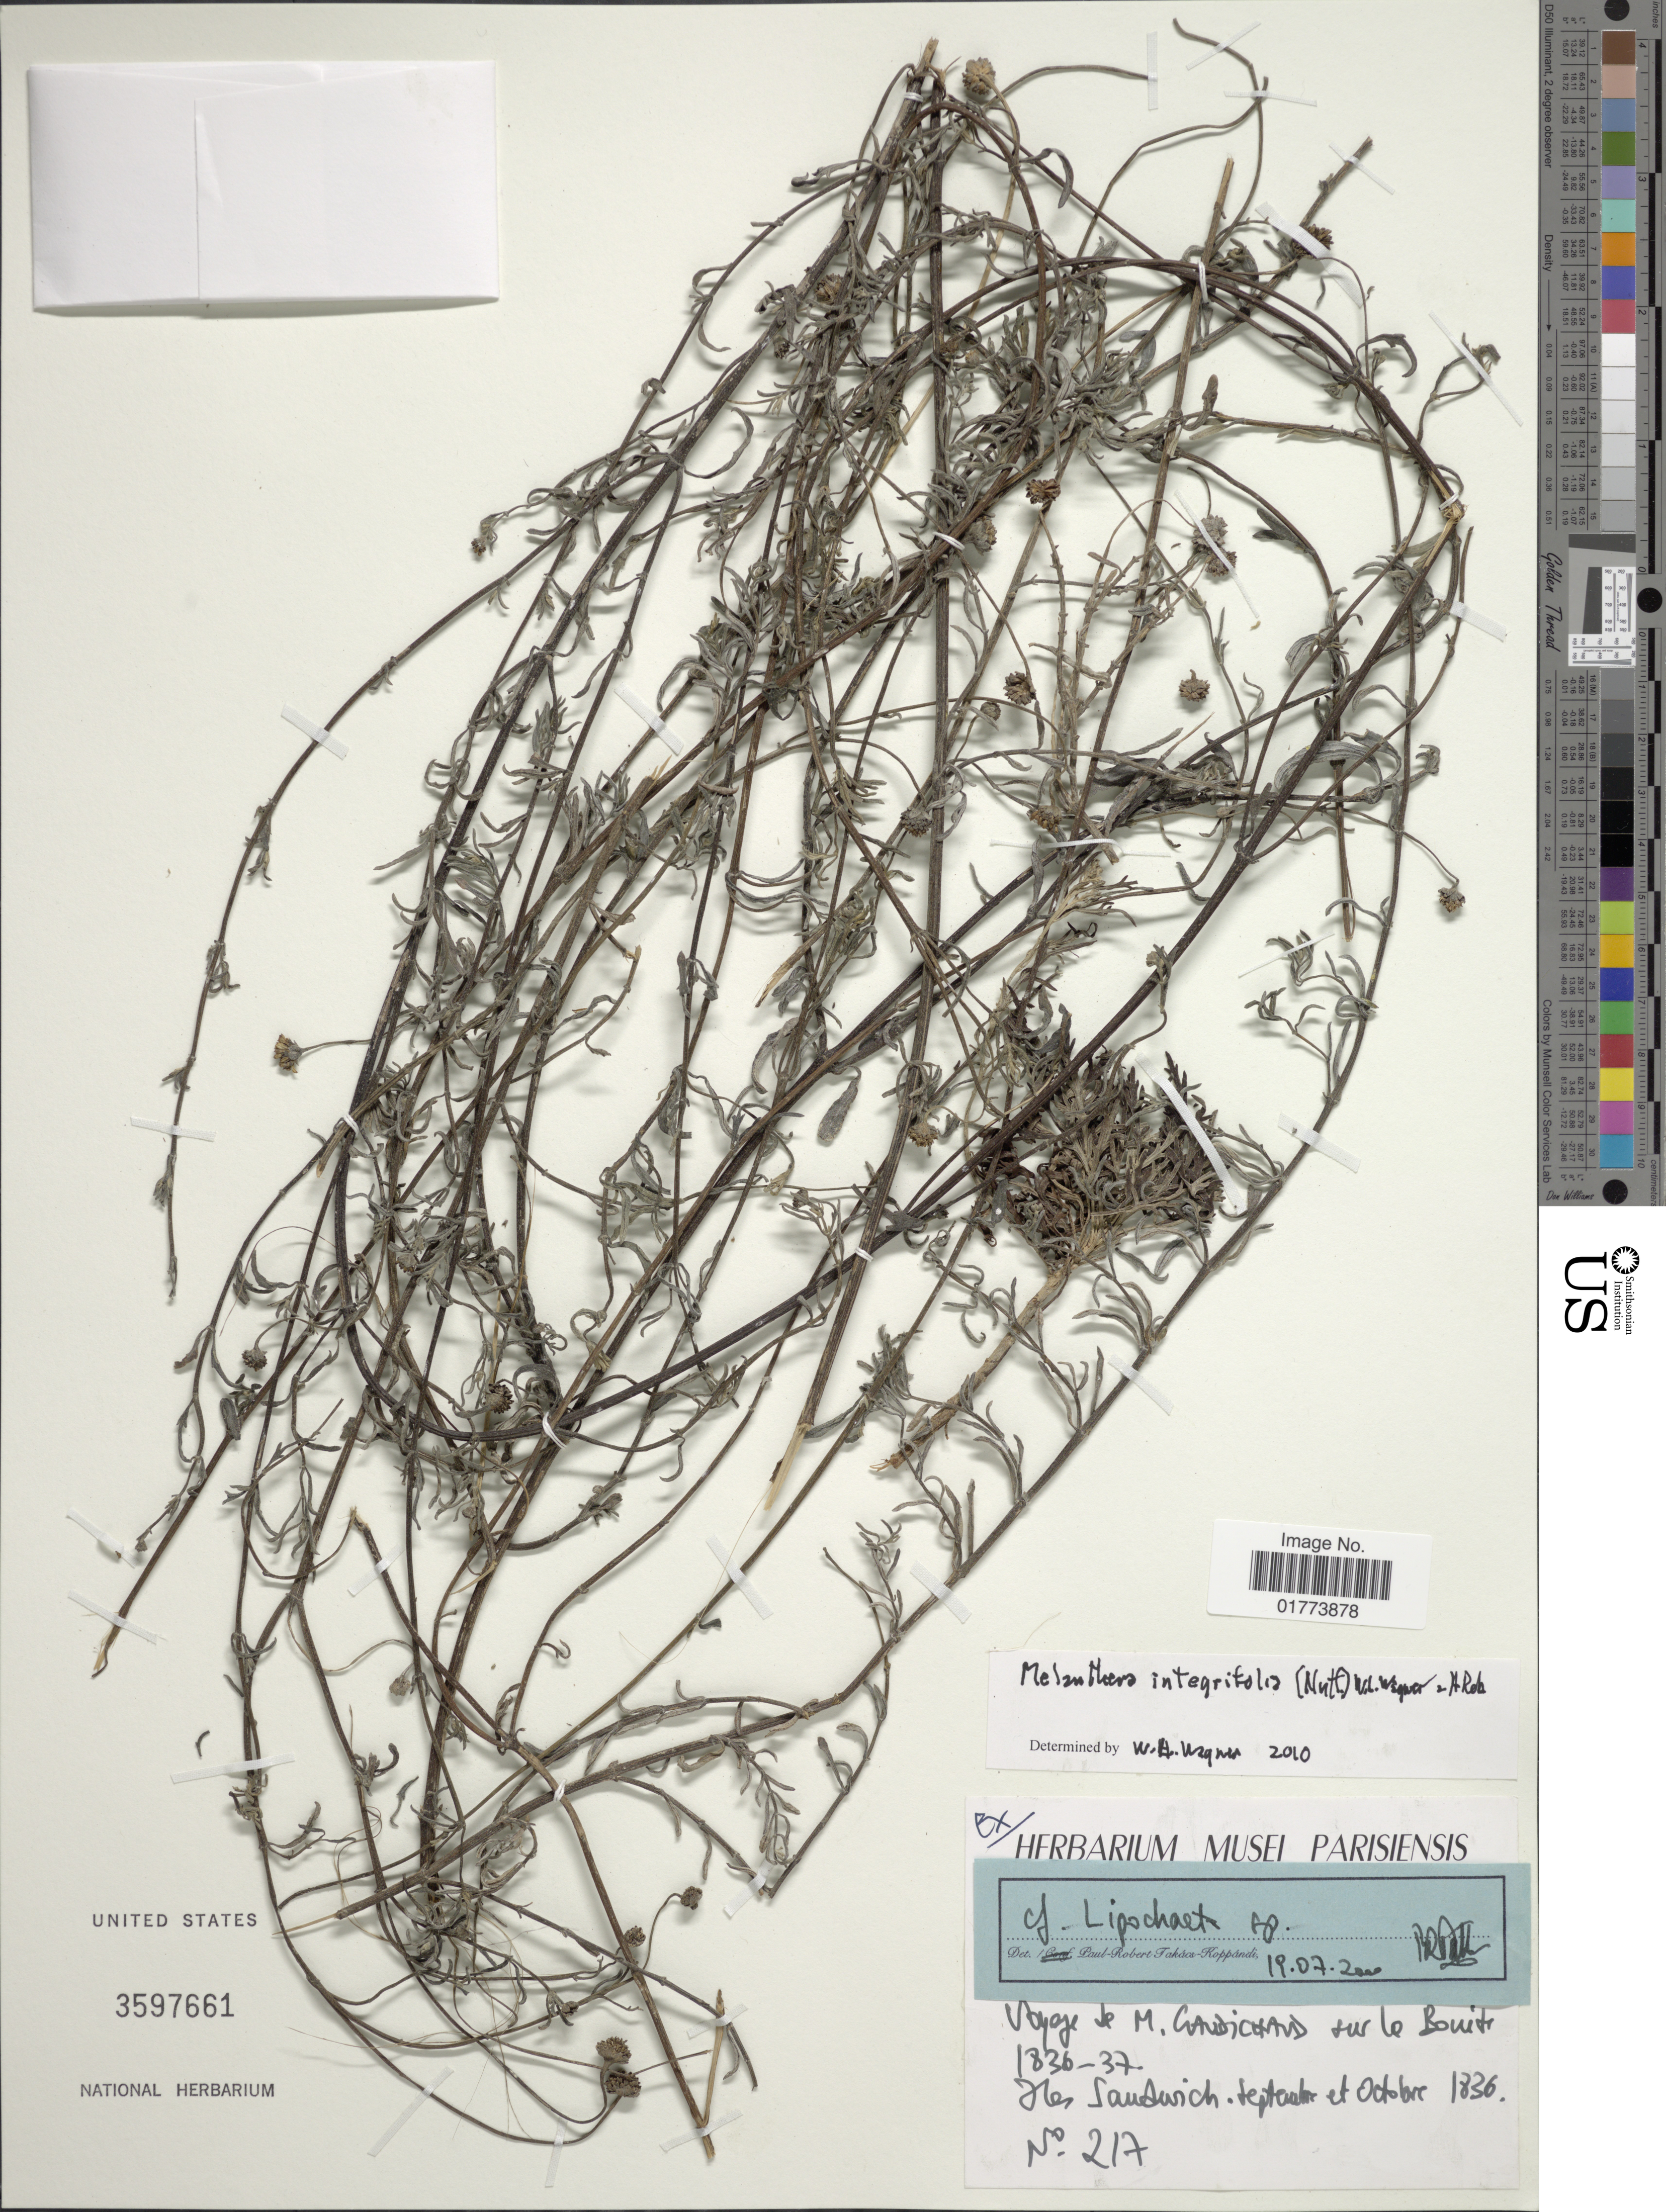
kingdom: Plantae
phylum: Tracheophyta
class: Magnoliopsida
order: Asterales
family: Asteraceae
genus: Wollastonia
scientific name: Wollastonia integrifolia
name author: (Nutt.) Orchard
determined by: Wagner, W. L., (BOT), Smithsonian Institution - National Museum of Natural History (UNITED STATES)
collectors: ex herb. Musei Parisiensis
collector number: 217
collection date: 1836-09/1836-10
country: United States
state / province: Hawaii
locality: Iles Sandwich.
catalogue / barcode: US 3597661